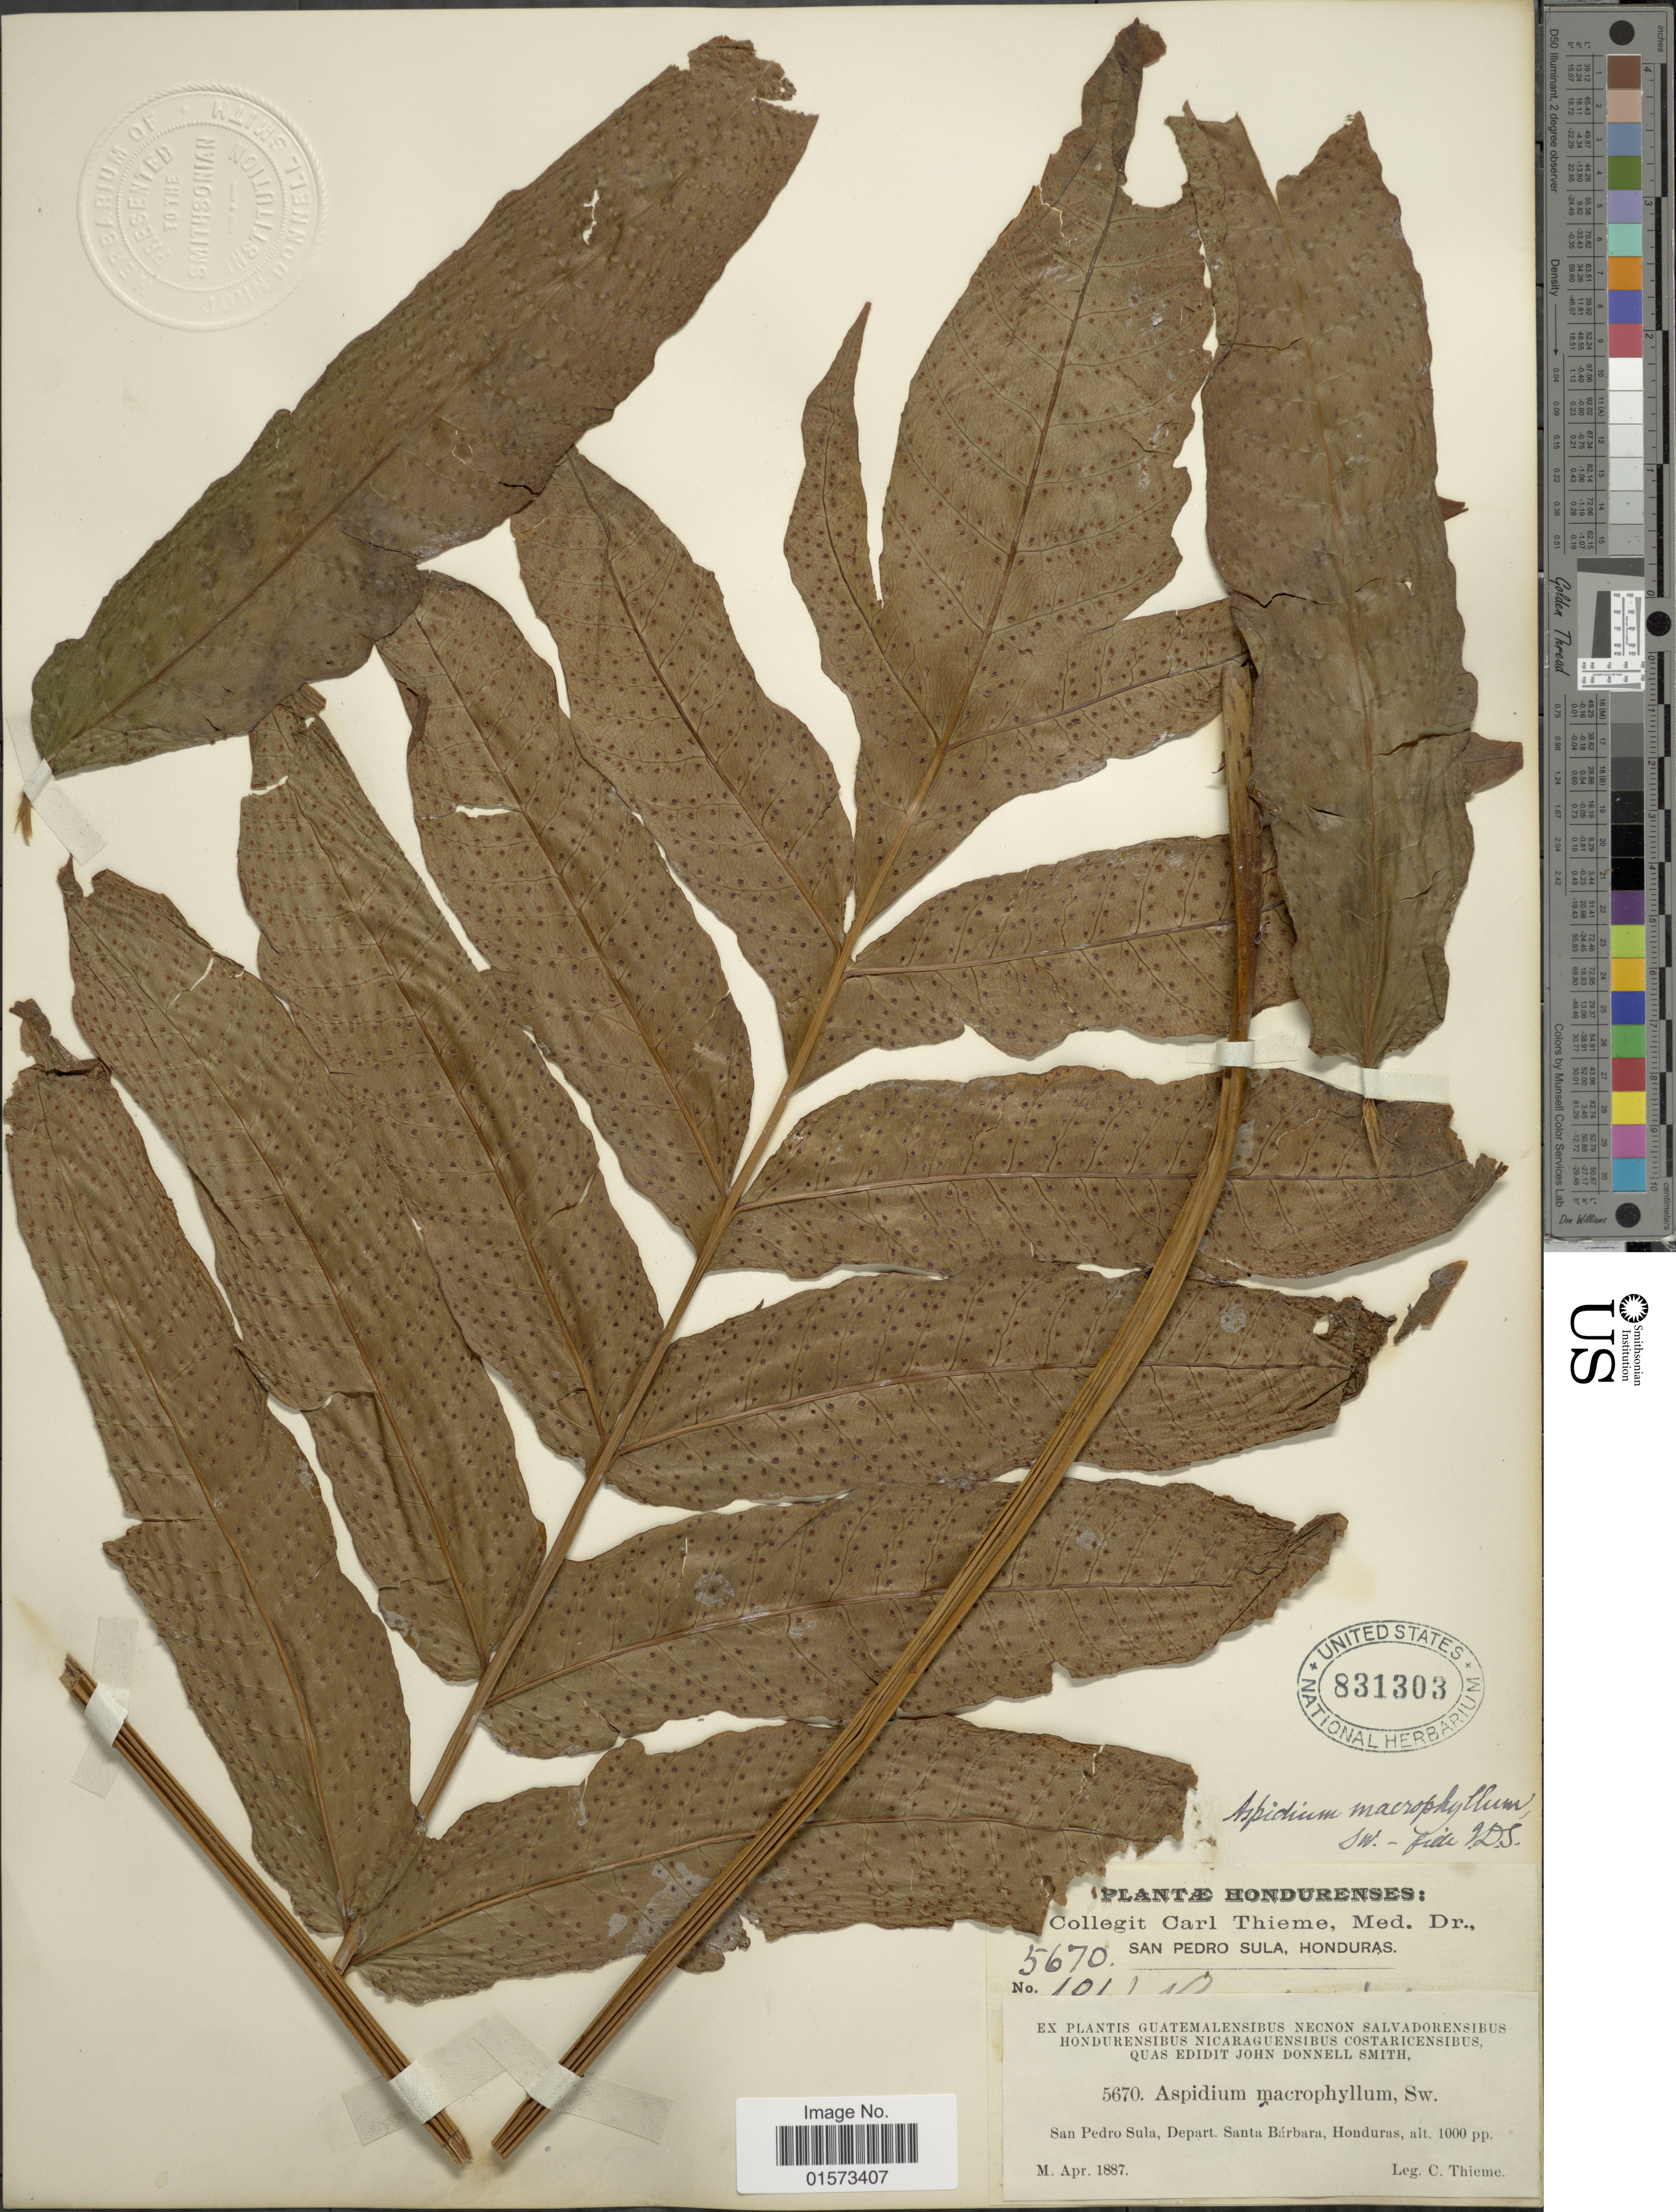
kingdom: Plantae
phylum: Tracheophyta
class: Polypodiopsida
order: Polypodiales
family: Tectariaceae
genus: Tectaria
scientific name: Tectaria incisa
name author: Cav.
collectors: C. Thieme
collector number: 5670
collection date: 1887-04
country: Honduras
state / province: Santa Bárbara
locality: San Pedro Sula, Depart. Santa Barbara, Honduras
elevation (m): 305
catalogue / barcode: US 831303